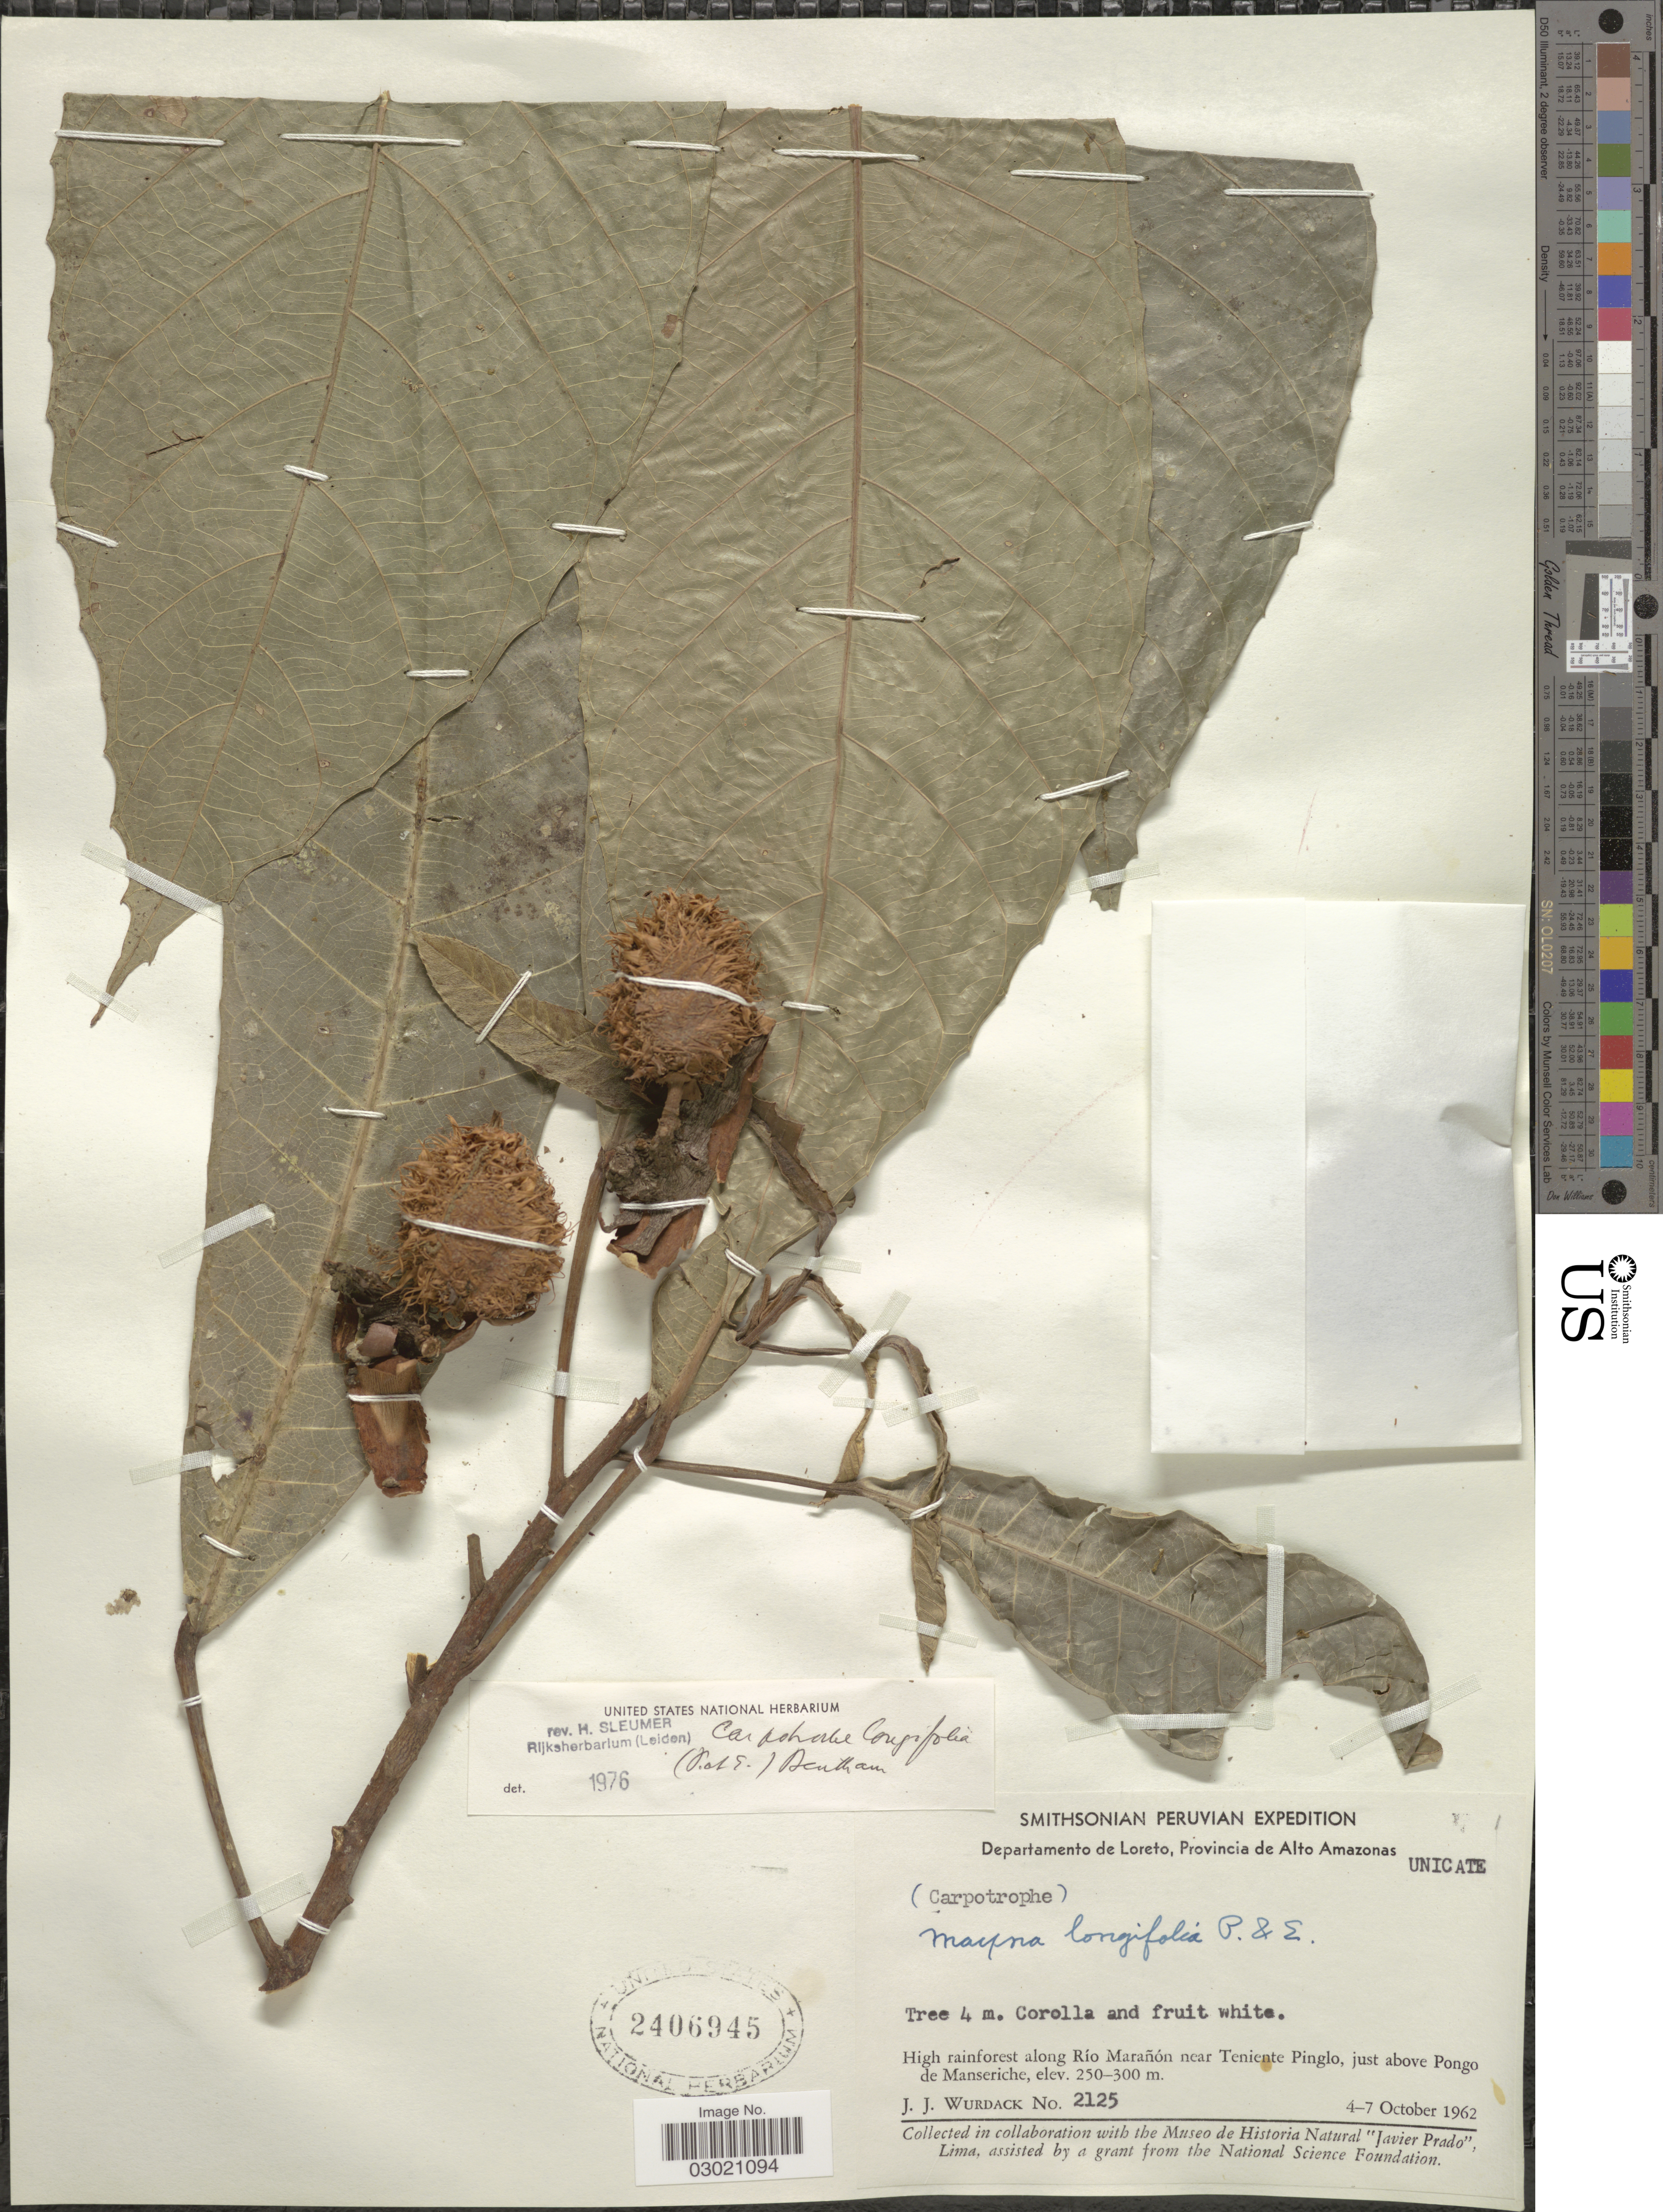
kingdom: Plantae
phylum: Tracheophyta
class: Magnoliopsida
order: Malpighiales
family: Achariaceae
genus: Carpotroche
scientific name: Carpotroche longifolia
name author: (Poepp.) Benth.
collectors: J. J. Wurdack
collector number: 2125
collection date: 1962-10-04/1962-10-07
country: Peru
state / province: Loreto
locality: Departamento de Loreto, Provincia de Alto Amazonas, High rainforest along Río Marañón near Teniente Pinglo, just above Pongo de Manseriche.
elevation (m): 250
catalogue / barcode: US 2406945